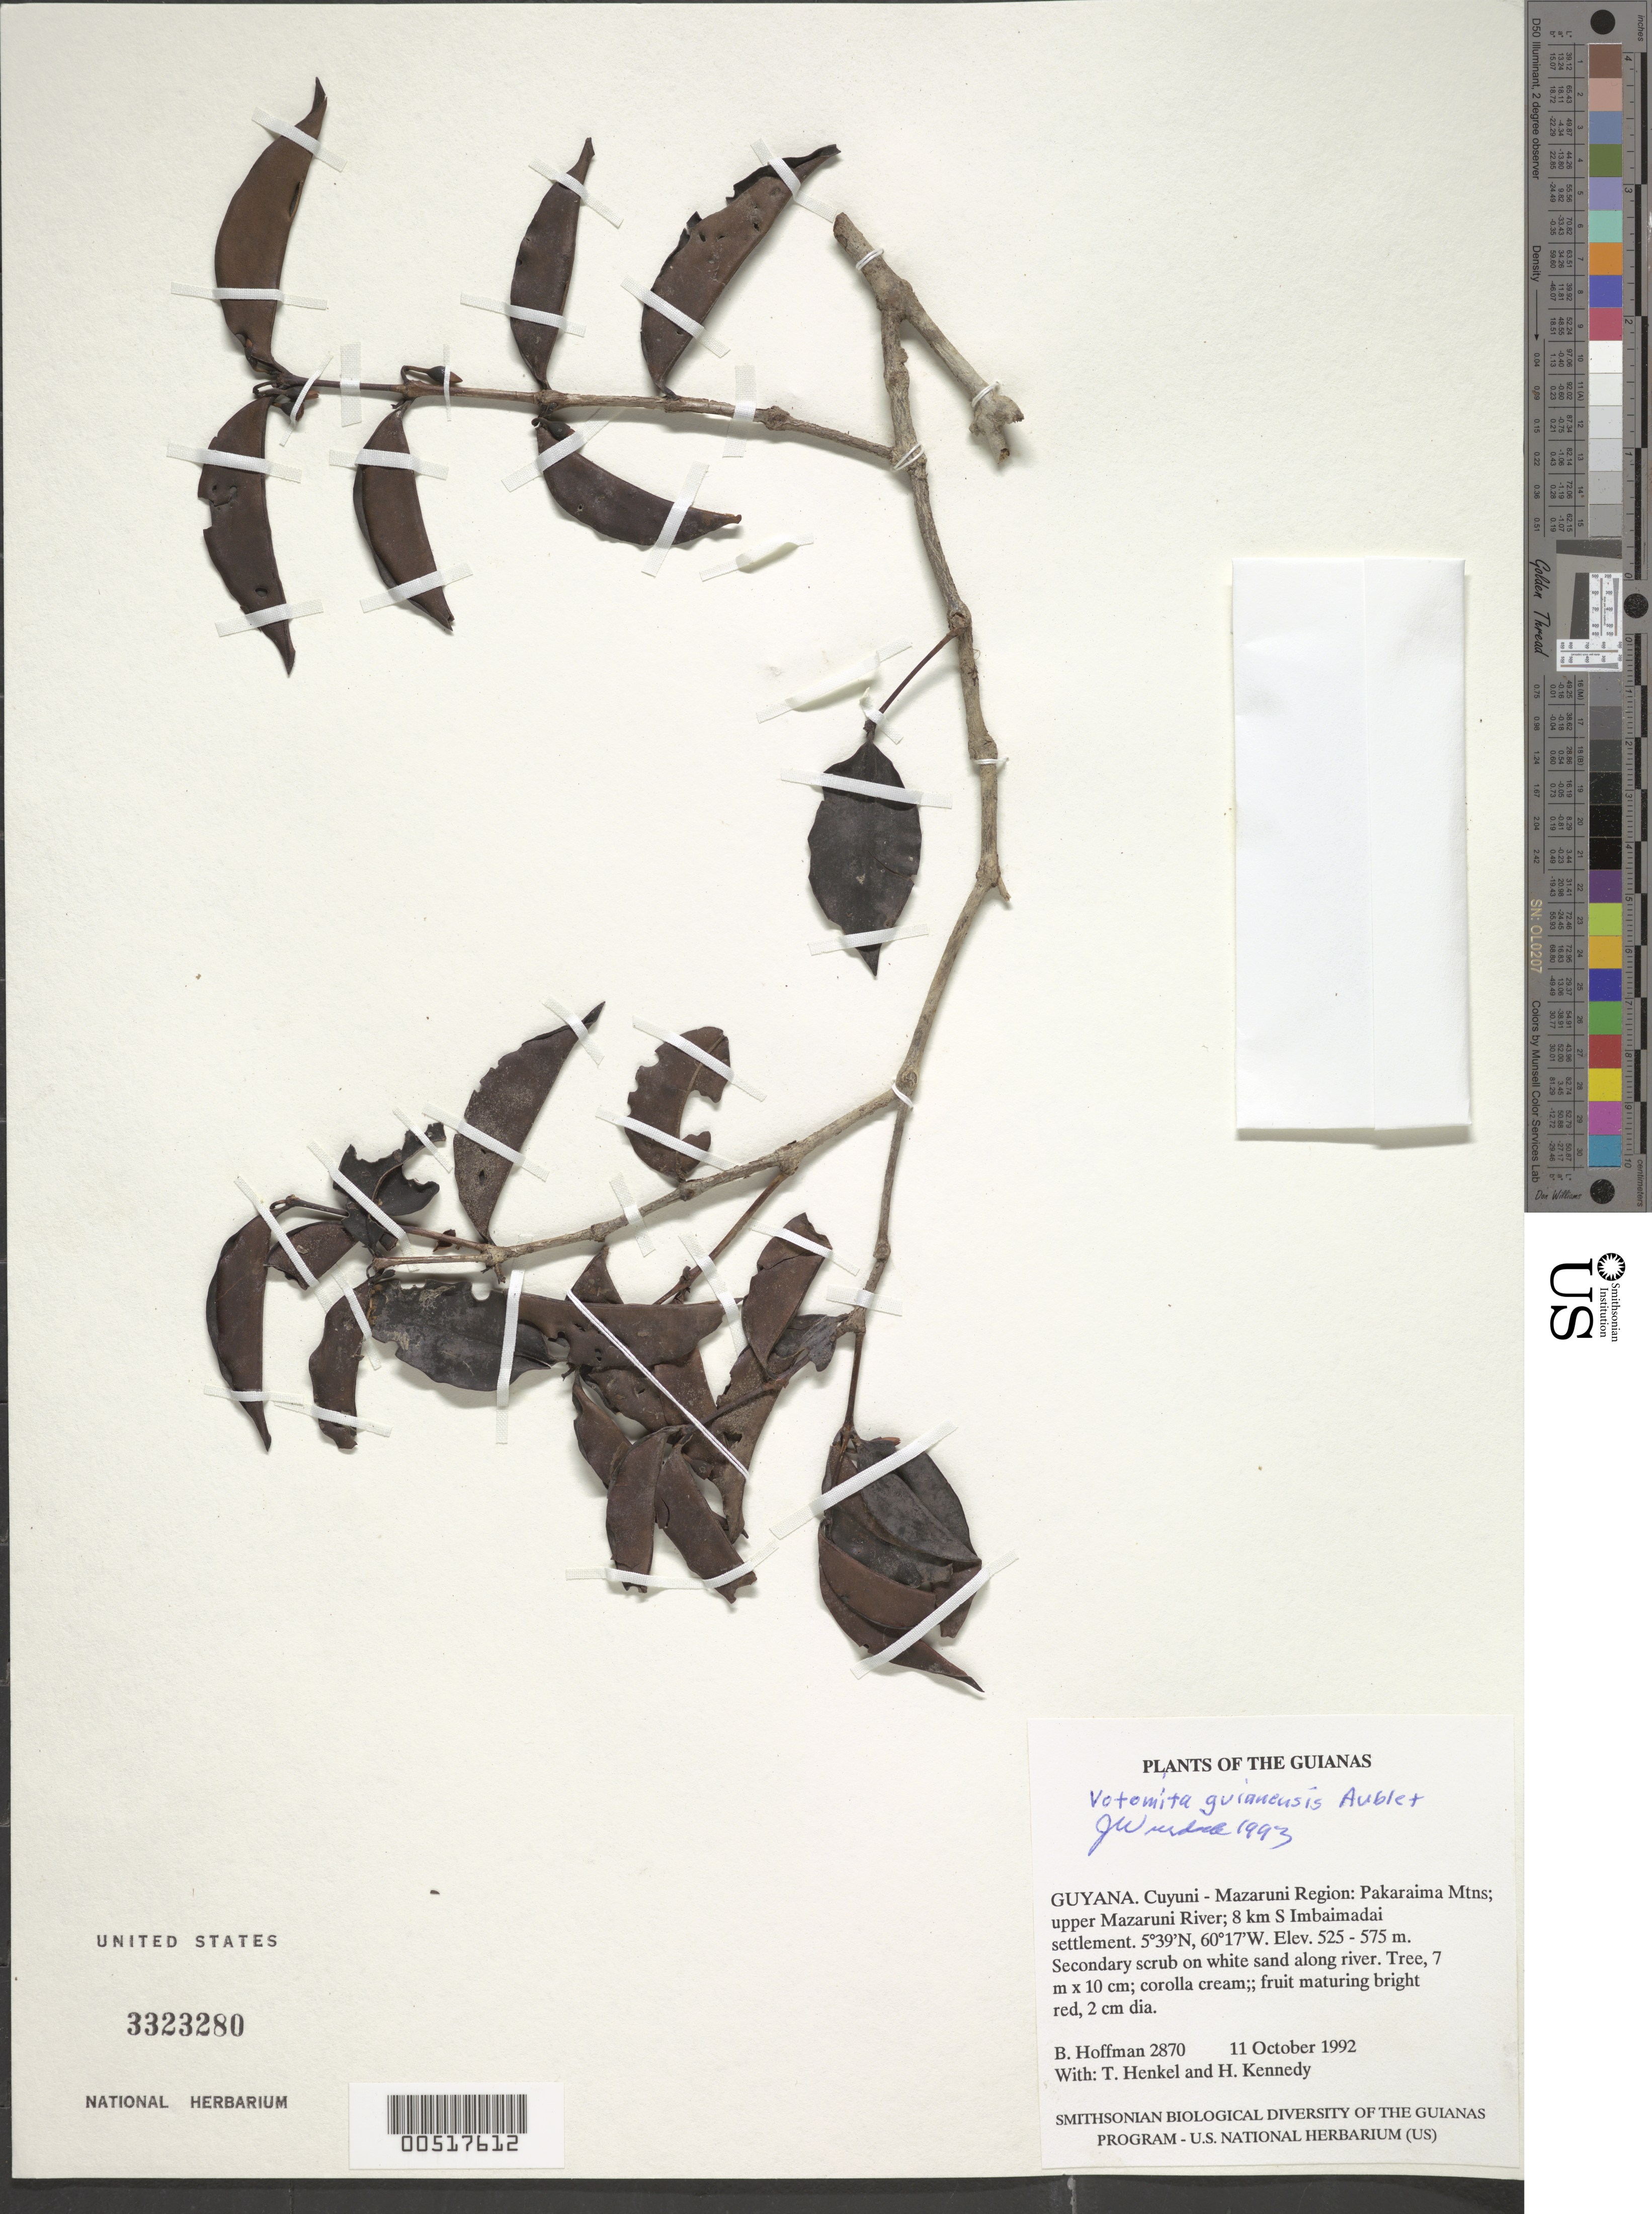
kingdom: Plantae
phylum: Tracheophyta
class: Magnoliopsida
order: Myrtales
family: Melastomataceae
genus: Votomita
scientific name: Votomita guianensis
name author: Aubl.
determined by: Wurdack, John J., (US), US (UNITED STATES)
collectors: B. Hoffman, T. Henkel & H. Kennedy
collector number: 2870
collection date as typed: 11 October 1992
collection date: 1992-10-11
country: Guyana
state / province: Cuyuni-Mazaruni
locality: Pakaraima Mountains; upper Mazaruni River; 8 km S of Imbaimadai settlement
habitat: Secondary scrub on white sand along river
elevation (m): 525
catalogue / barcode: US 3323280